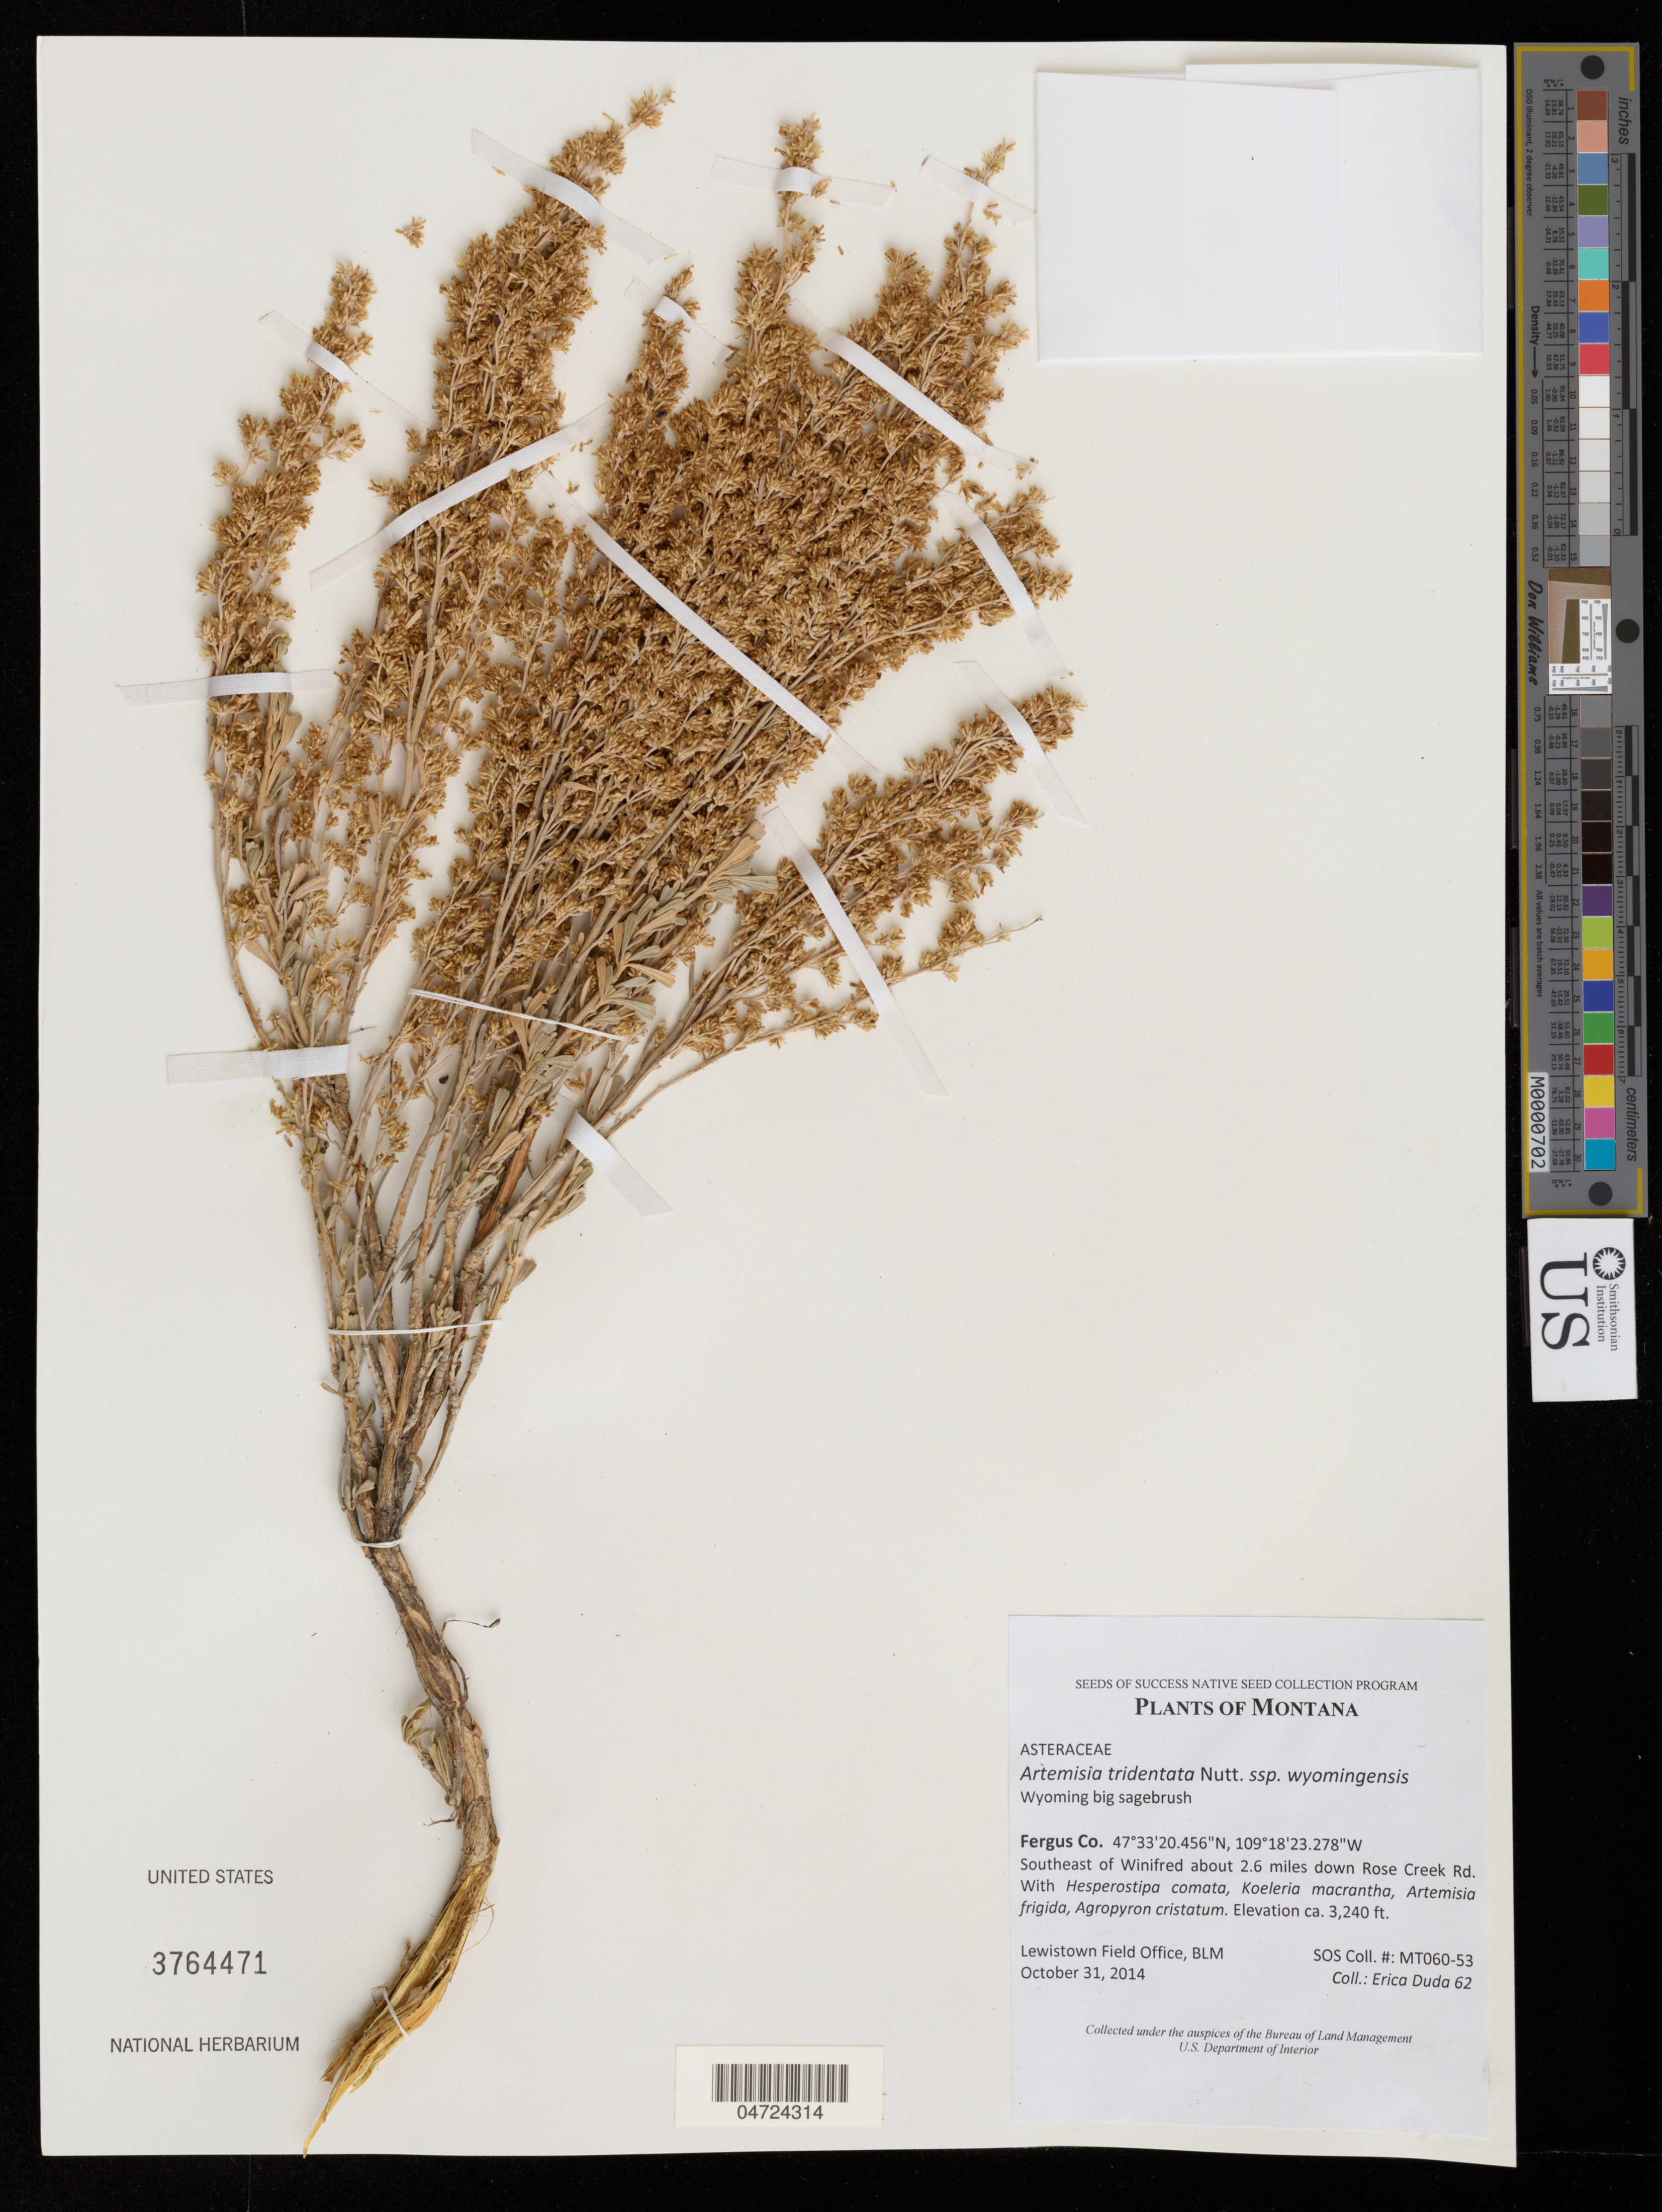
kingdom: Plantae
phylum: Tracheophyta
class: Magnoliopsida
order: Asterales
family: Asteraceae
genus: Artemisia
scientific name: Artemisia tridentata subsp. wyomingensis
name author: (Beetle & A.L. Young) S.L. Welsh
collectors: E. Duda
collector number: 62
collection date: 2014-10-31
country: United States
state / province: Montana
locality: Fergus Co. Southeast of Winifred about 2.6 miles down Rose Creek Rd.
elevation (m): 988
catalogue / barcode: US 3764471